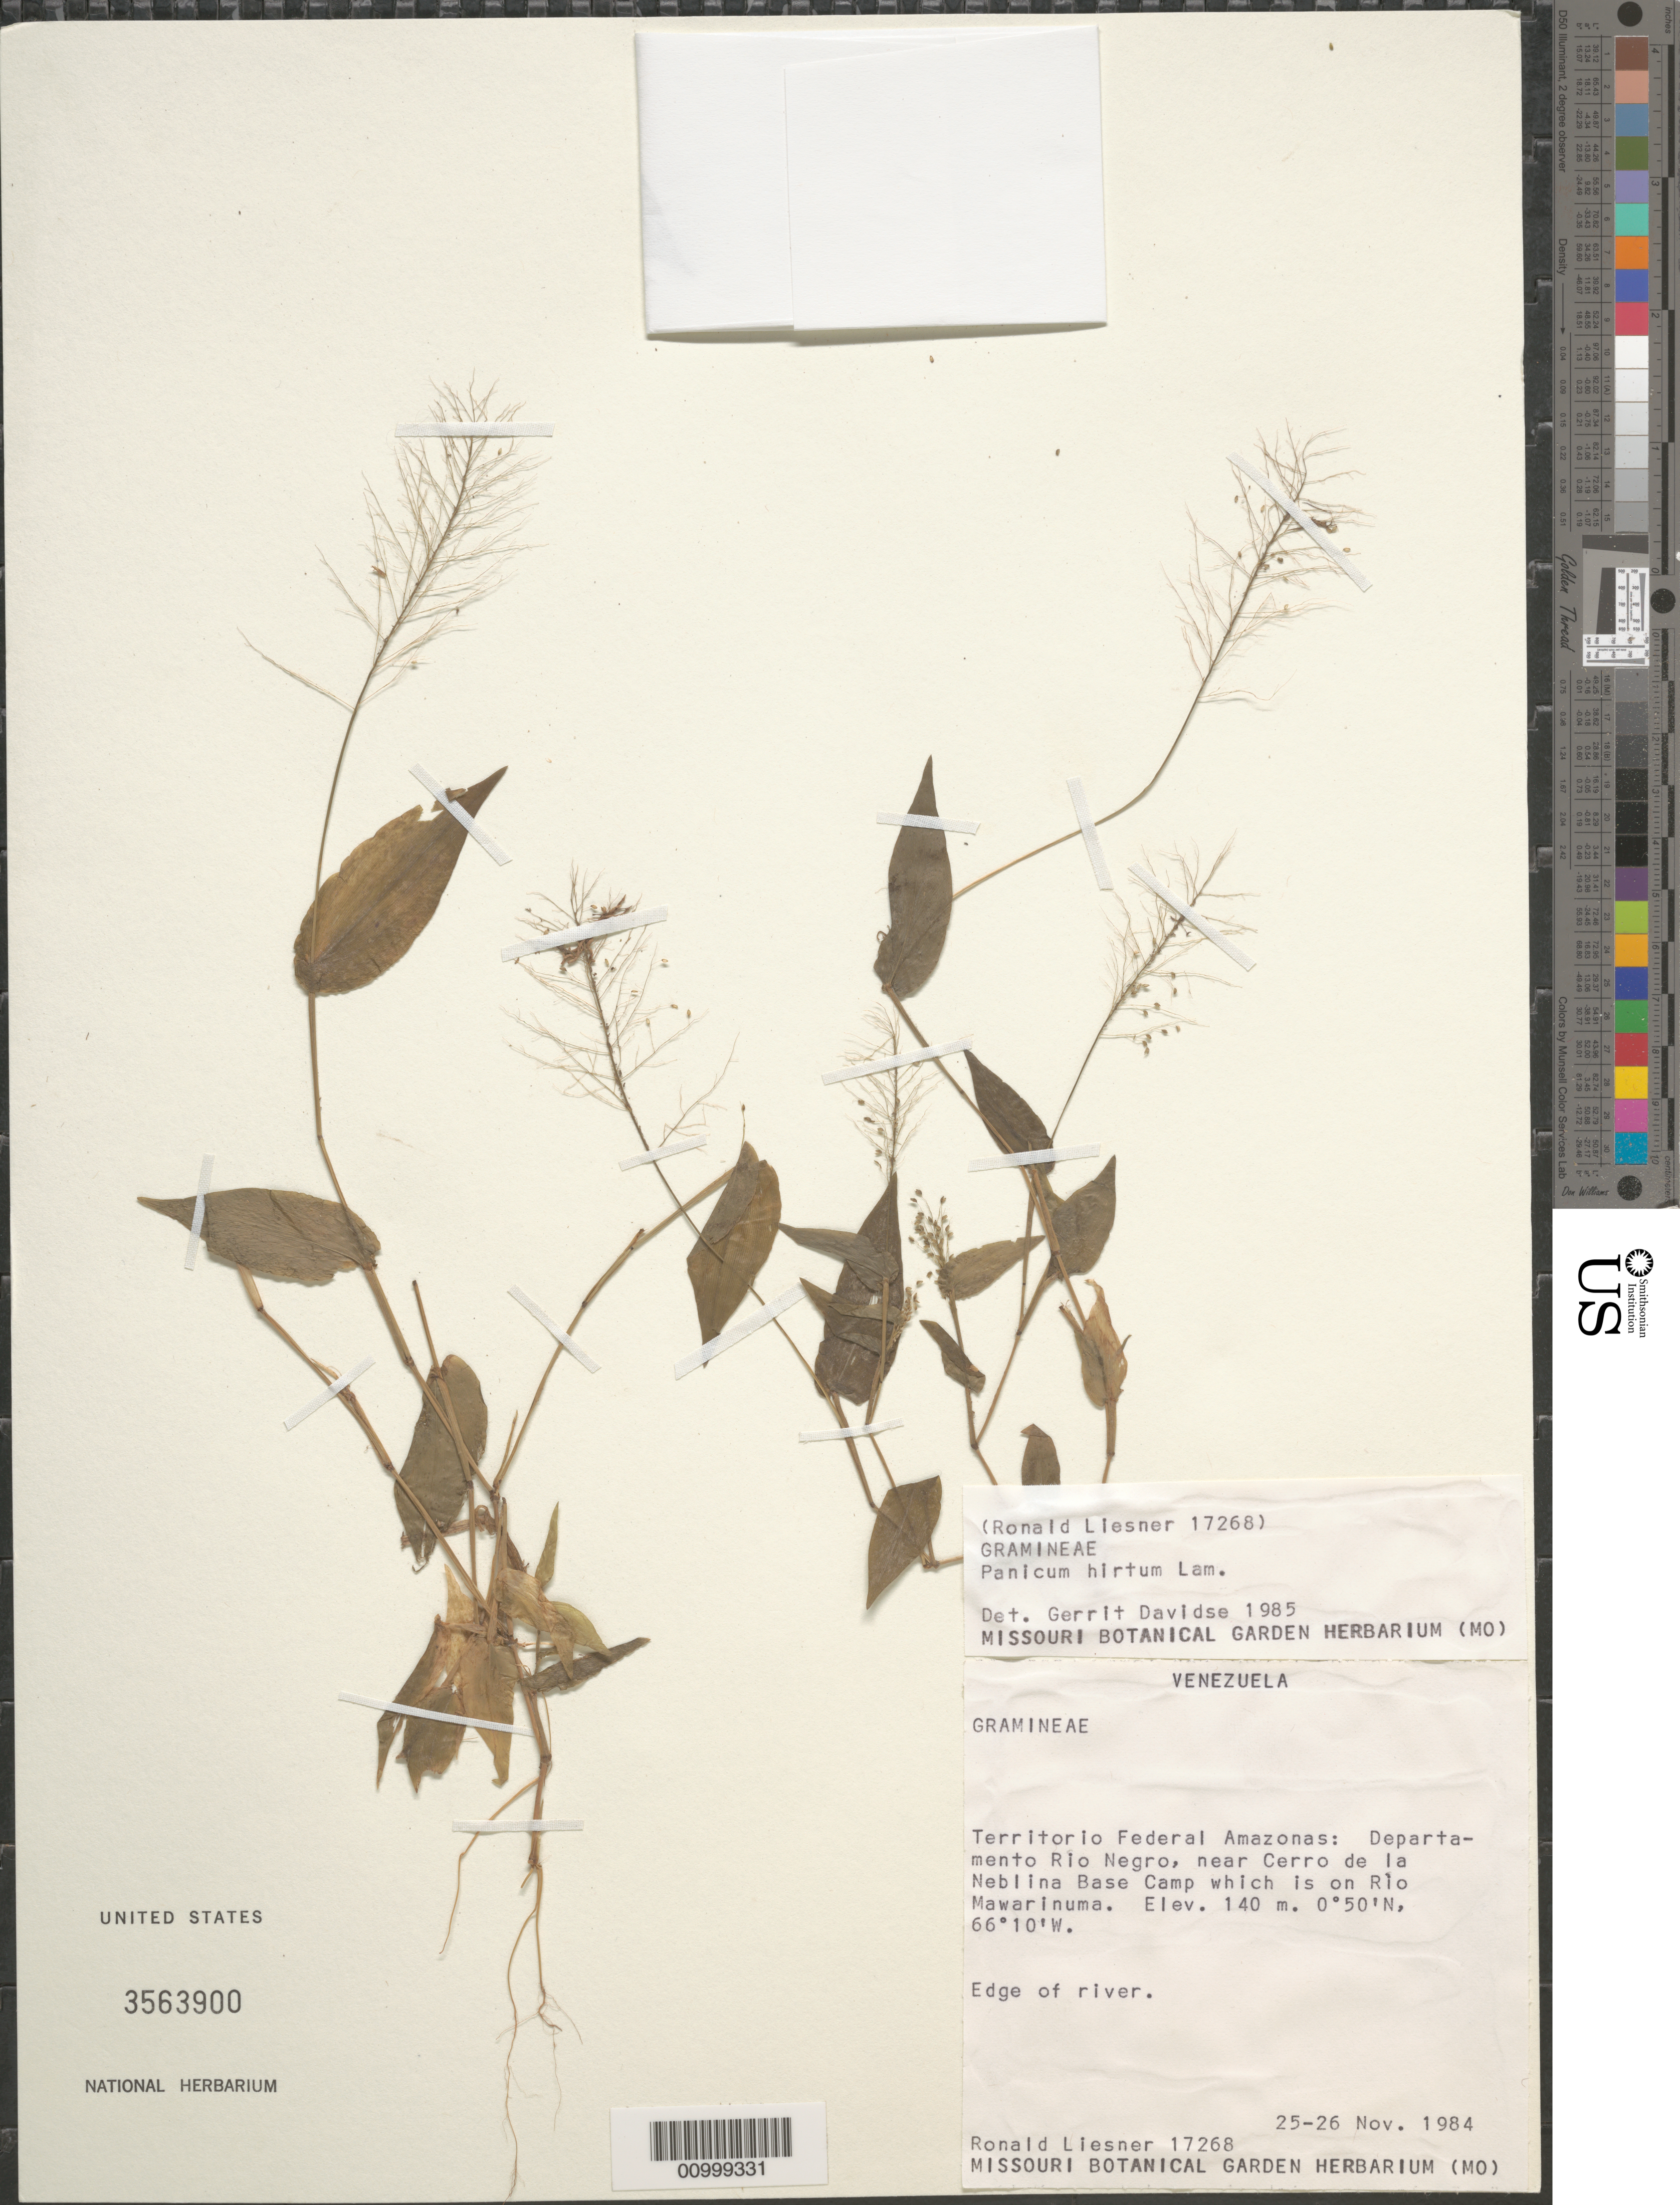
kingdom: Plantae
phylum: Tracheophyta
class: Liliopsida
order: Poales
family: Poaceae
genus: Panicum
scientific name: Panicum hirtum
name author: Lam.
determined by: Davidse, Gerrit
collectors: R. L. Liesner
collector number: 17268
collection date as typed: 25-26 November 1984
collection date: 1984-11-25/1984-11-26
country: Venezuela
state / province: Amazonas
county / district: Río Negro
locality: Near Cerro de la Neblina Base Camp, which is on Rio Mawarinuma.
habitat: Edge of river.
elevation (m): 140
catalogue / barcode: US 3563900